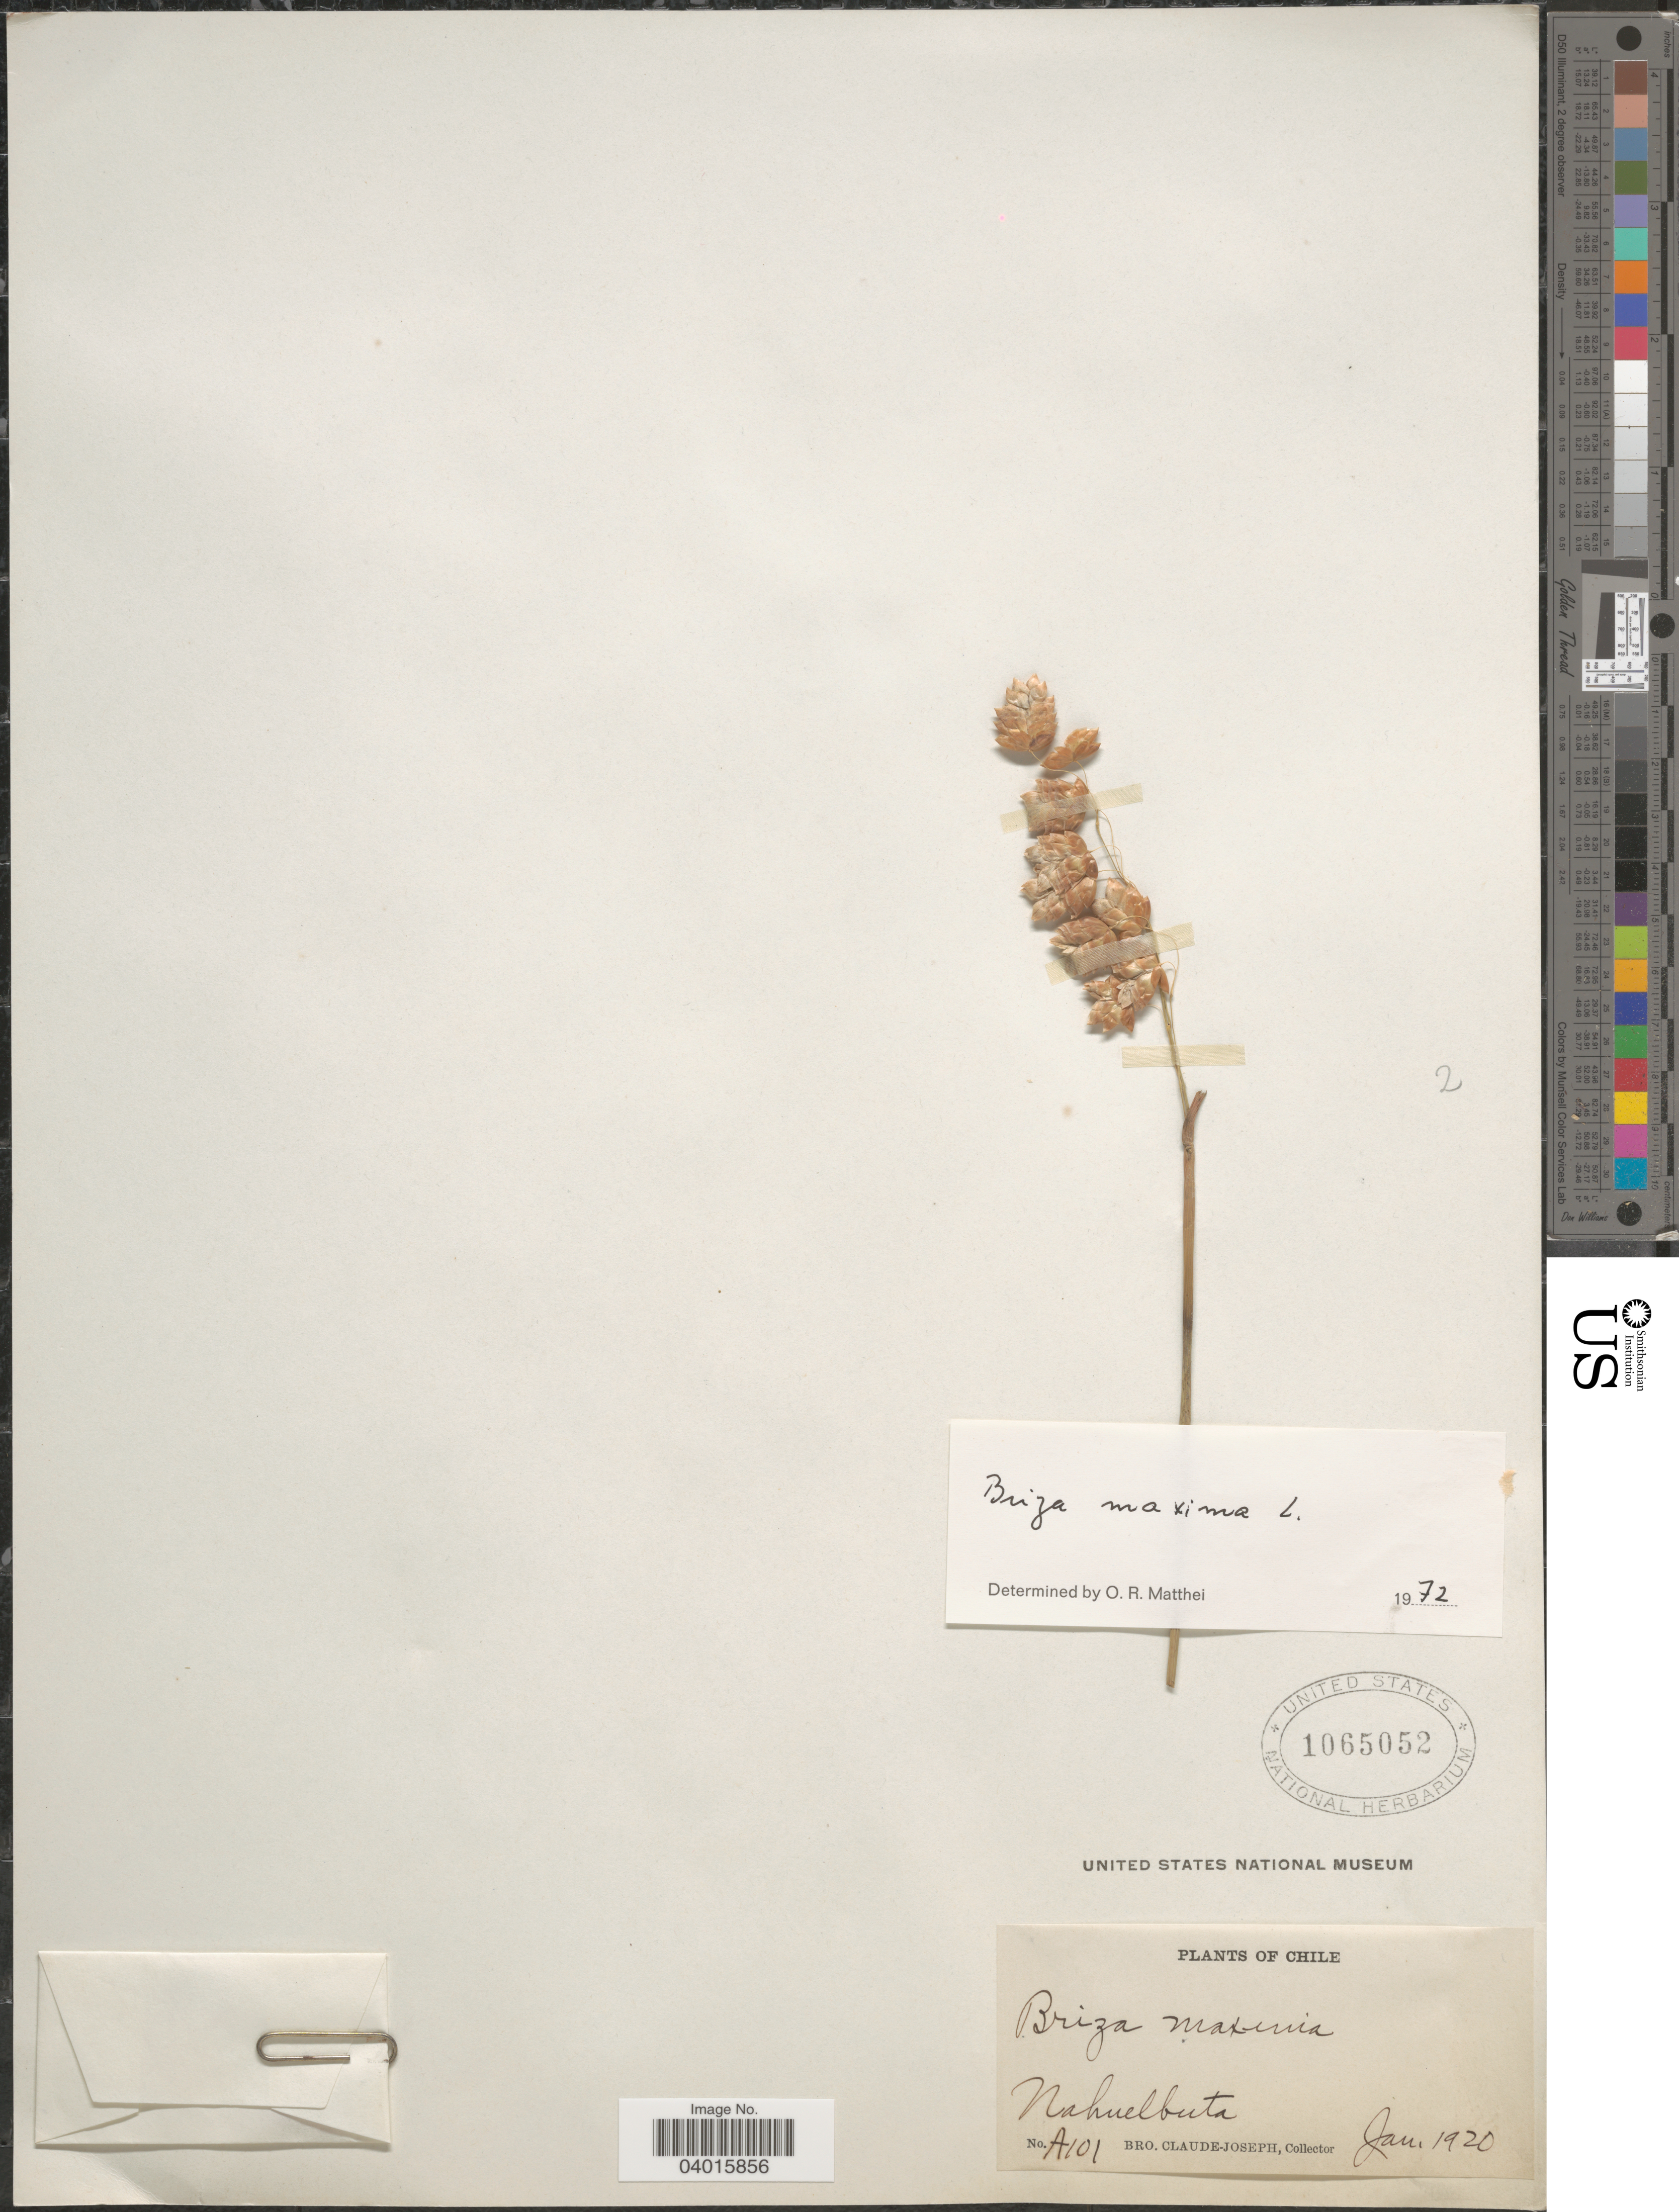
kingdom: Plantae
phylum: Tracheophyta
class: Liliopsida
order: Poales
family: Poaceae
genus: Briza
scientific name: Briza maxima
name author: L.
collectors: Bro. Claude-Joseph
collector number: A101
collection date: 1920-01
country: Chile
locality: Nahuelbuta.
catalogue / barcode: US 1065052